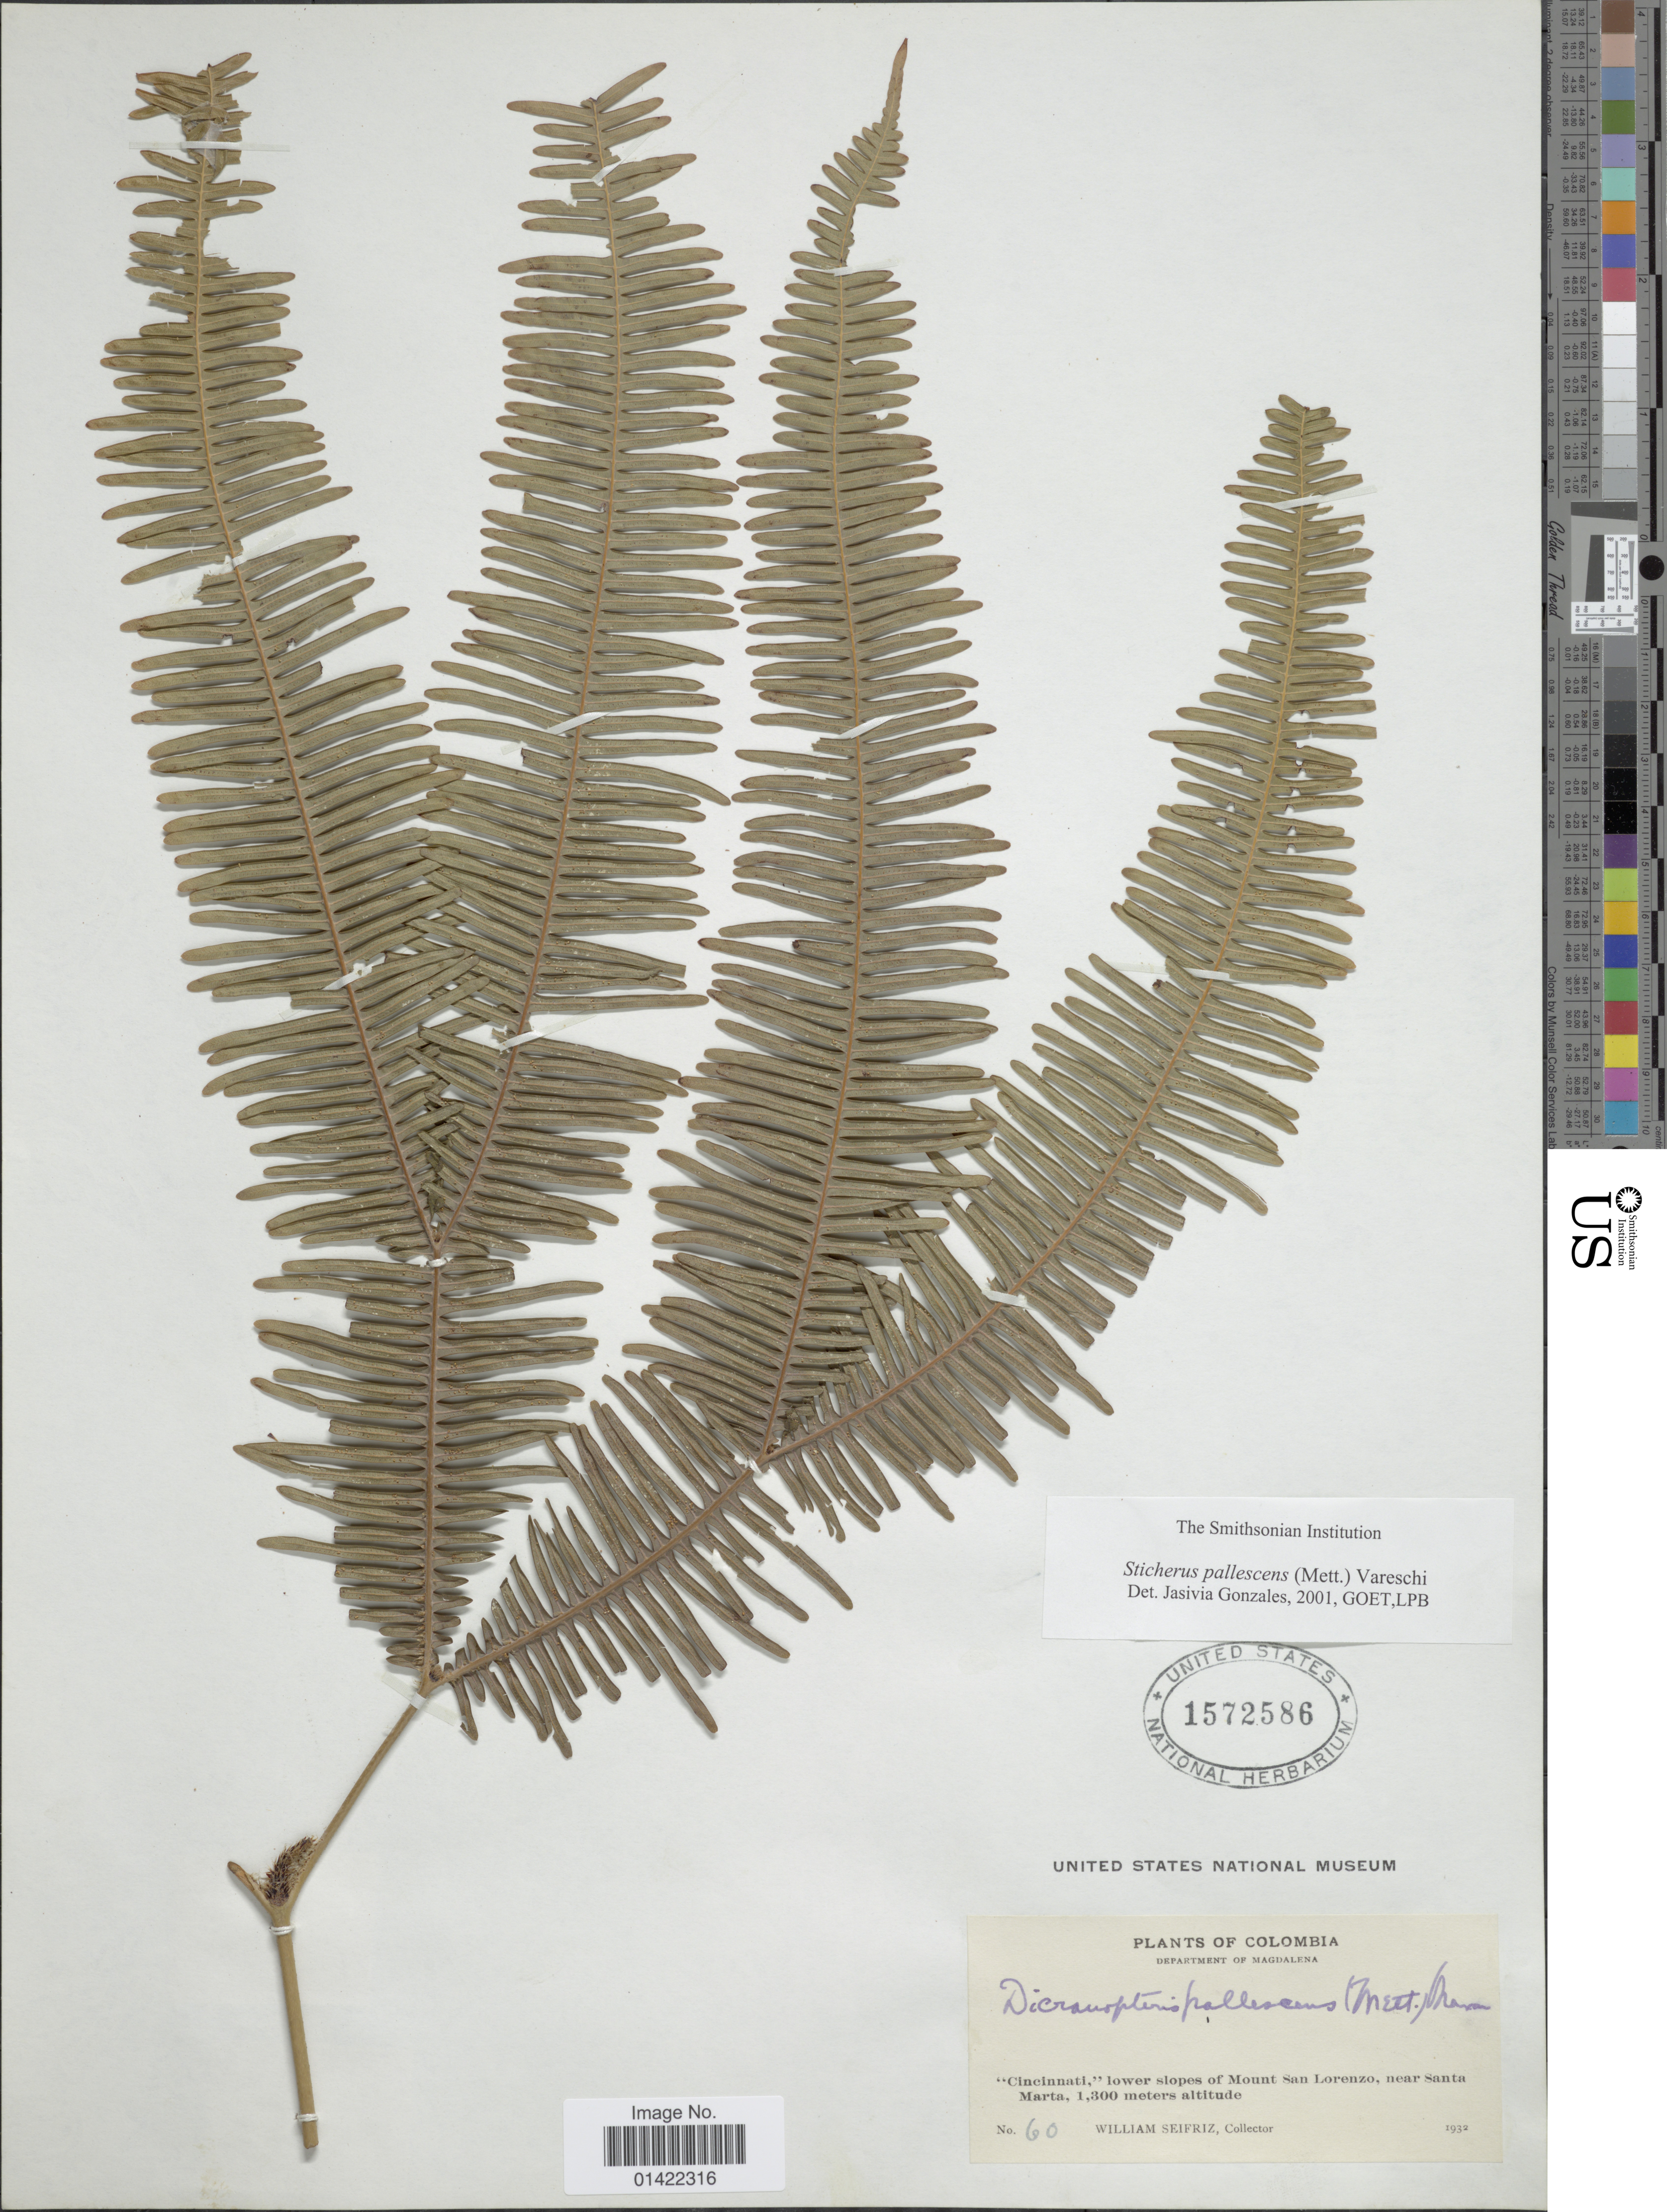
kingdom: Plantae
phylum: Tracheophyta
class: Polypodiopsida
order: Gleicheniales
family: Gleicheniaceae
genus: Sticherus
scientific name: Sticherus pallescens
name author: (Mett.) Vareschi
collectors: W. Seifriz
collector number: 60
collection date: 1932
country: Colombia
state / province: Magdalena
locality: Cincinnati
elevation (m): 1300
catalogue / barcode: US 1572586